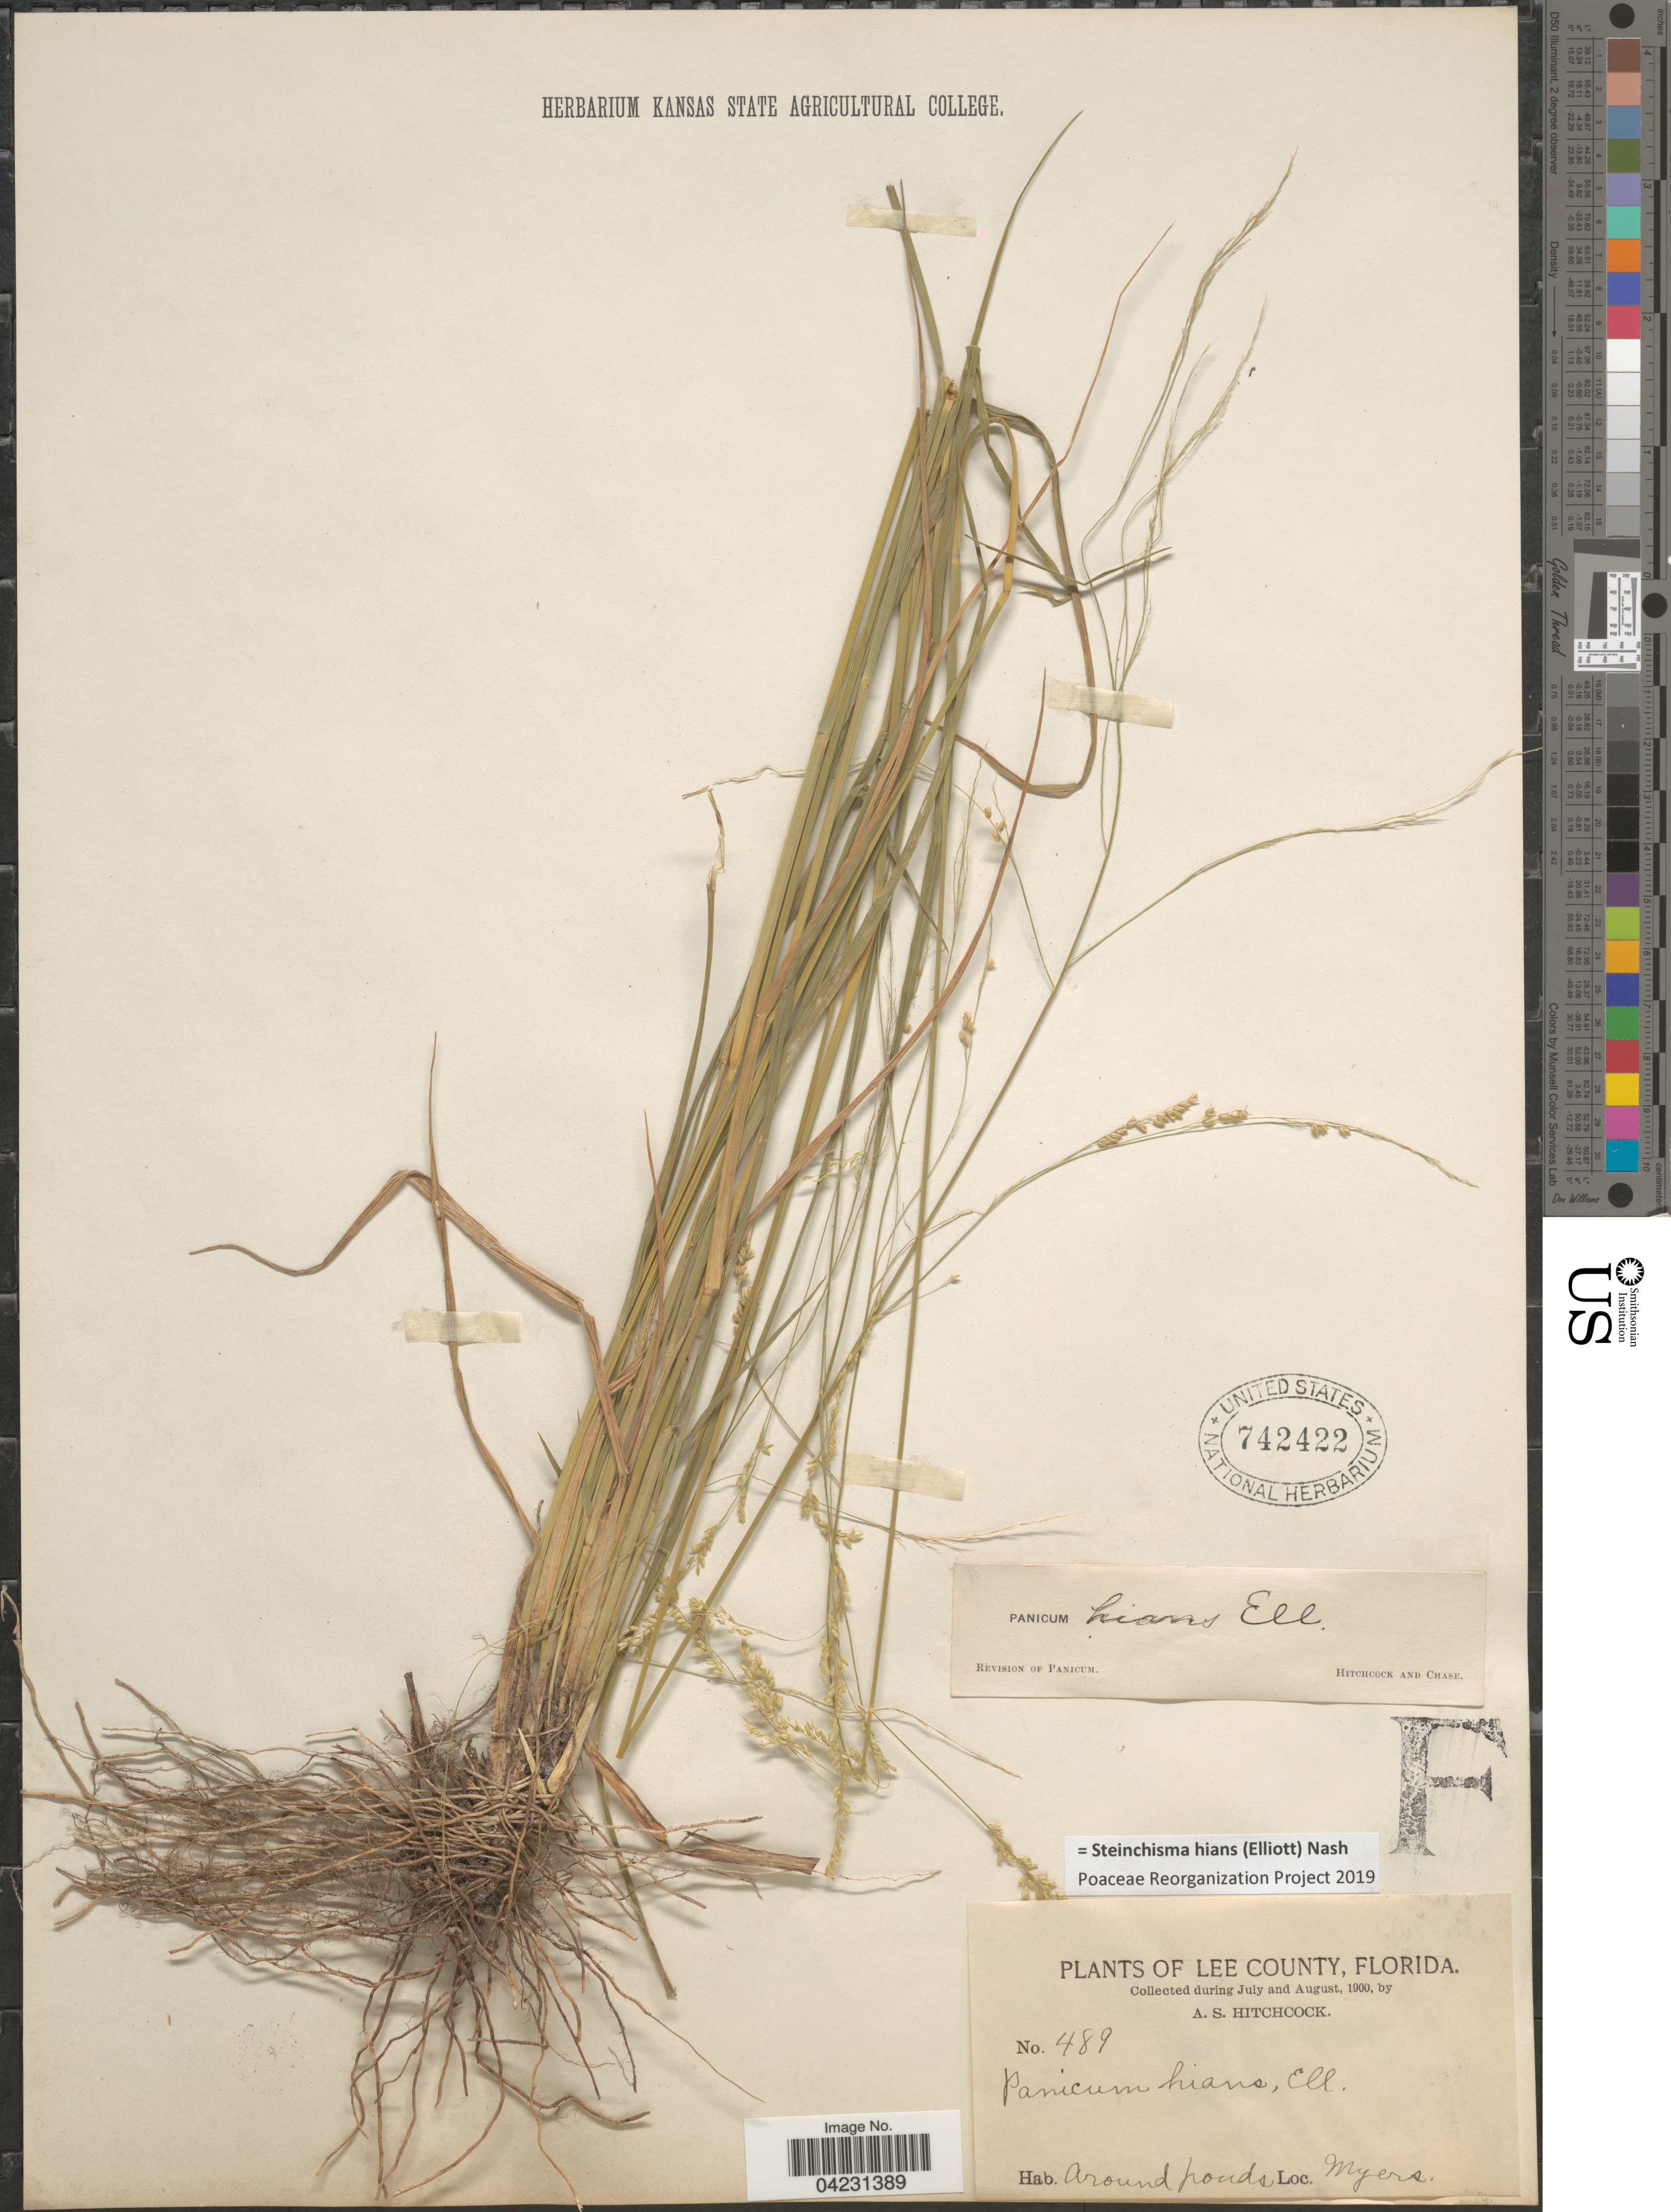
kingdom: Plantae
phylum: Tracheophyta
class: Liliopsida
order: Poales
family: Poaceae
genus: Steinchisma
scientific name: Steinchisma hians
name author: (Elliott) Nash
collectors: A. S. Hitchcock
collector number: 489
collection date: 1900-07/1900-08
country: United States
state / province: Florida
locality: Lee County. Myers.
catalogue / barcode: US 742422